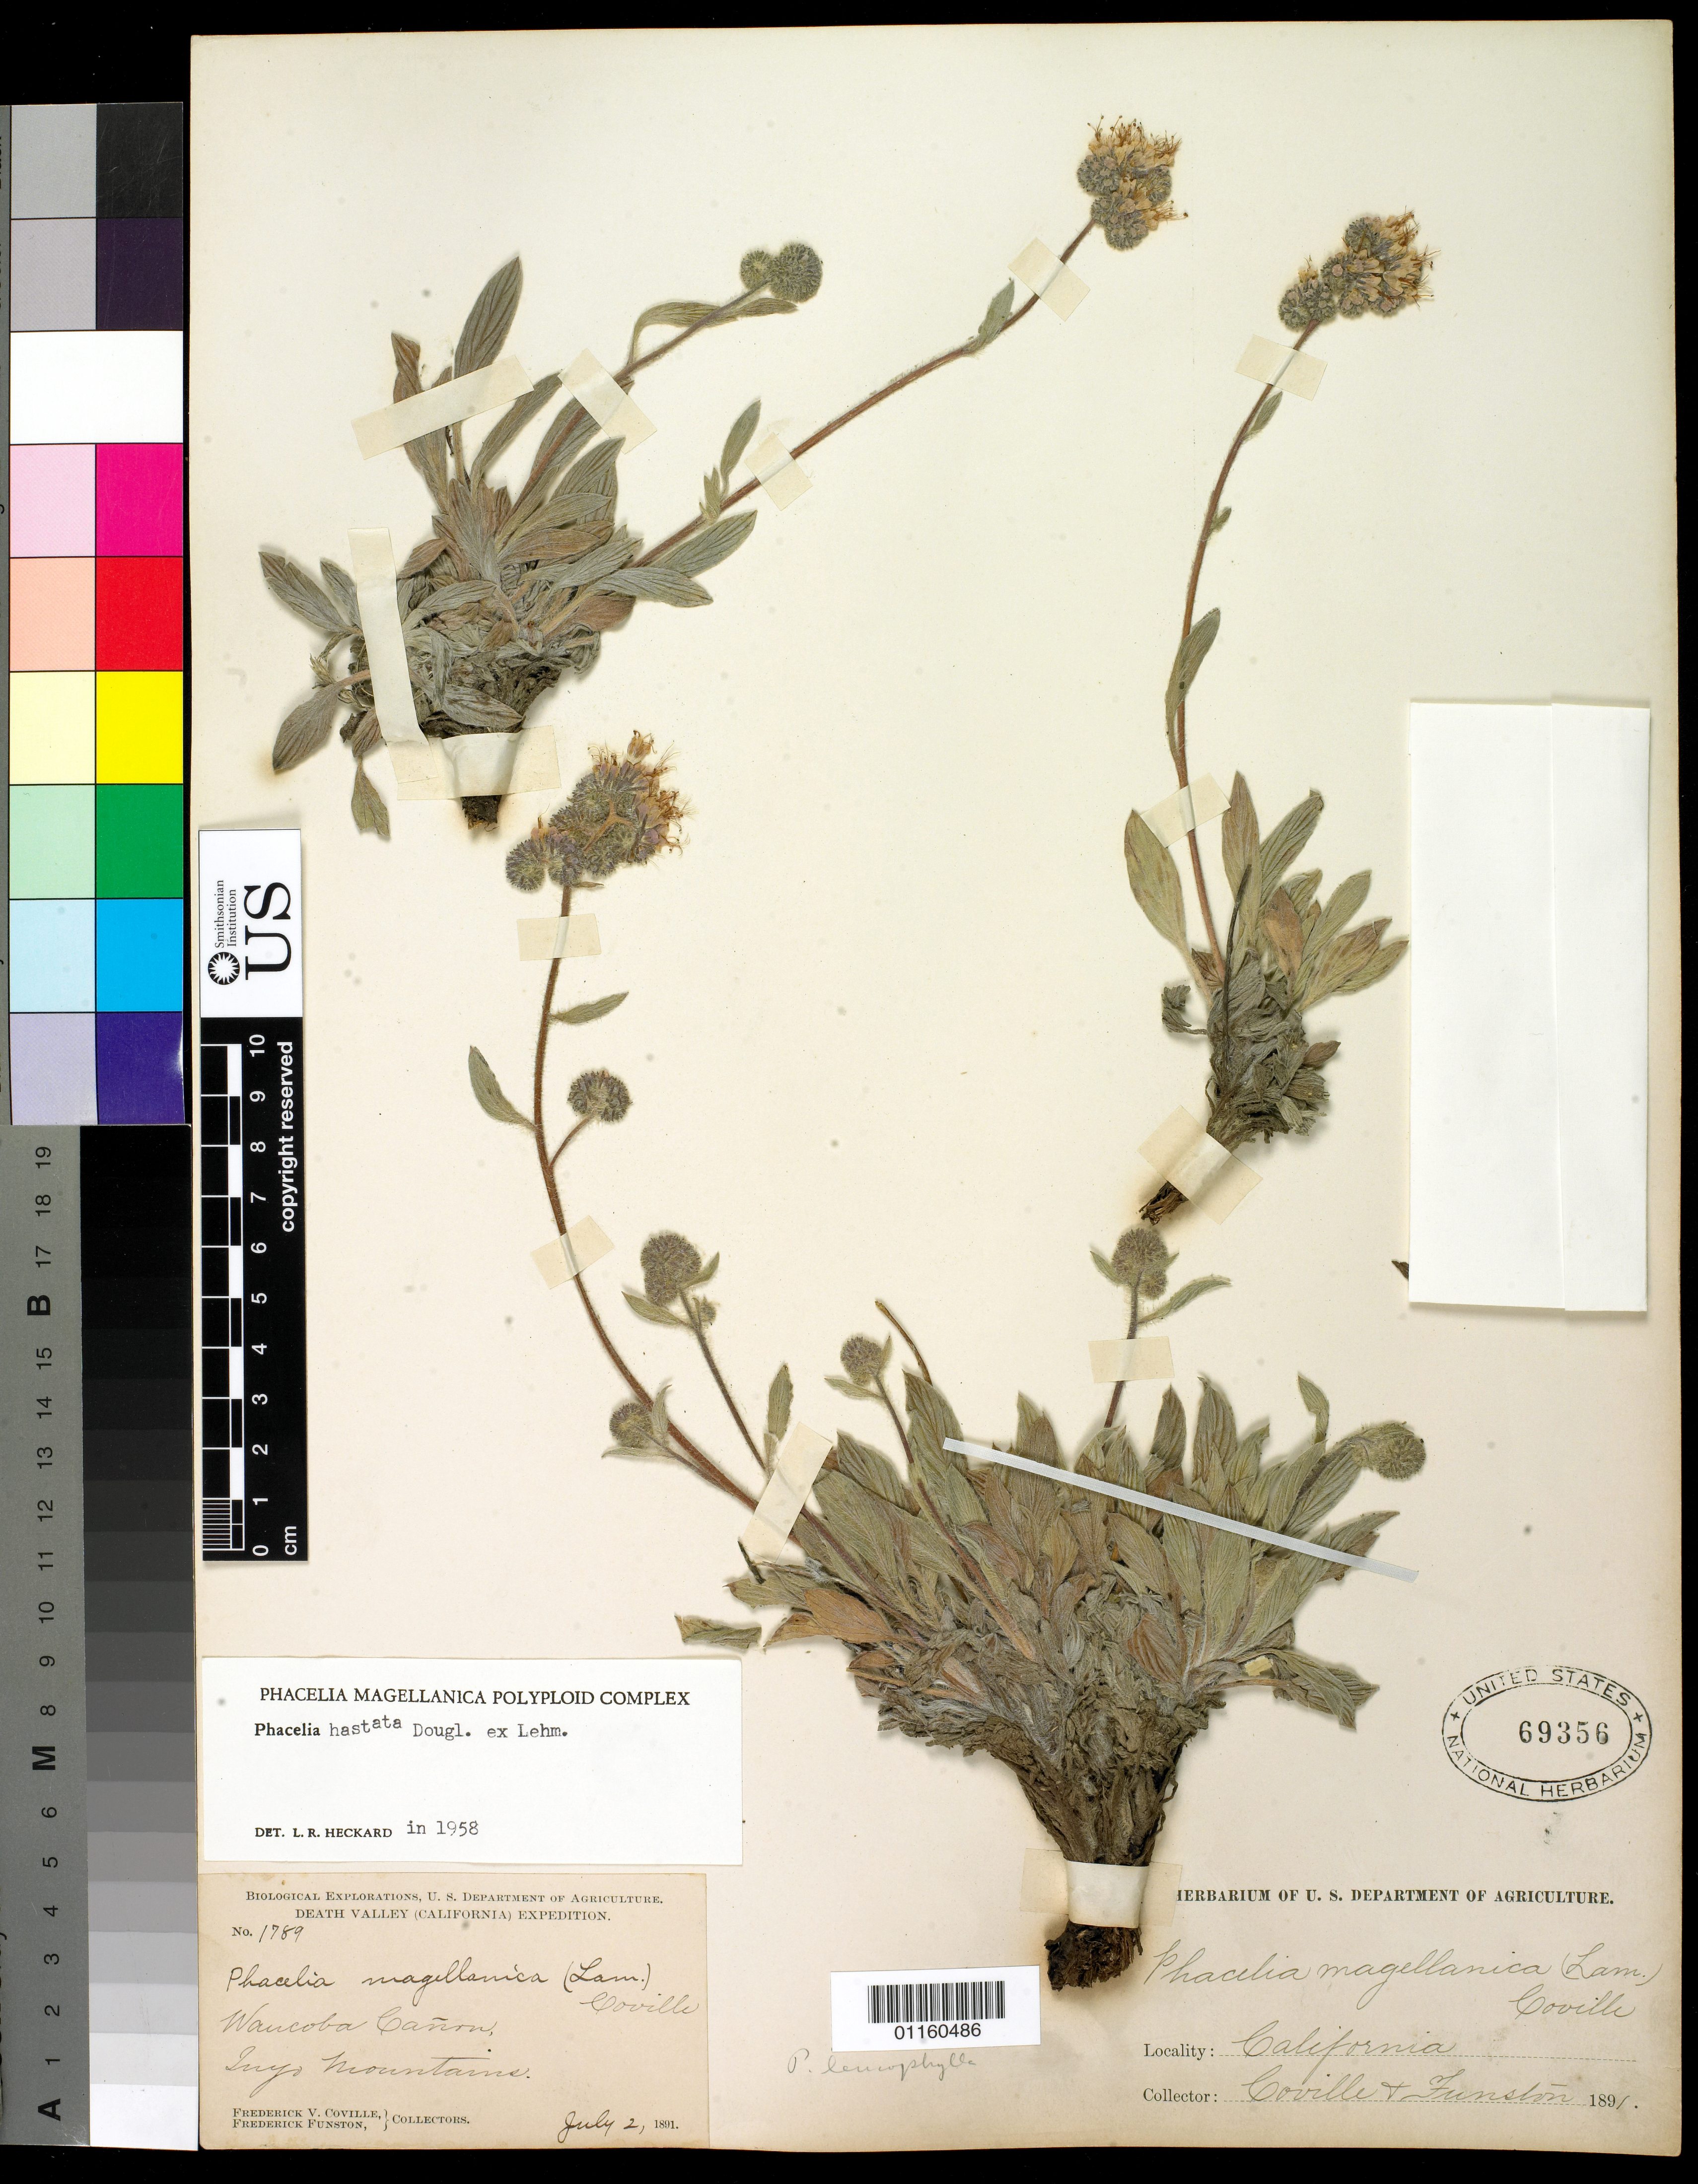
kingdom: Plantae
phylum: Tracheophyta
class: Magnoliopsida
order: Boraginales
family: Hydrophyllaceae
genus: Phacelia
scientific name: Phacelia hastata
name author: Douglas ex Lehm.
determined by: Heckard, Lawrence R.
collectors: F. V. Coville & F. Funston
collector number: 1789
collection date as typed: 2 Jul 1891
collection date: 1891-07-02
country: United States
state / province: California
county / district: Inyo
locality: Wancoba Canyon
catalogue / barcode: US 69356